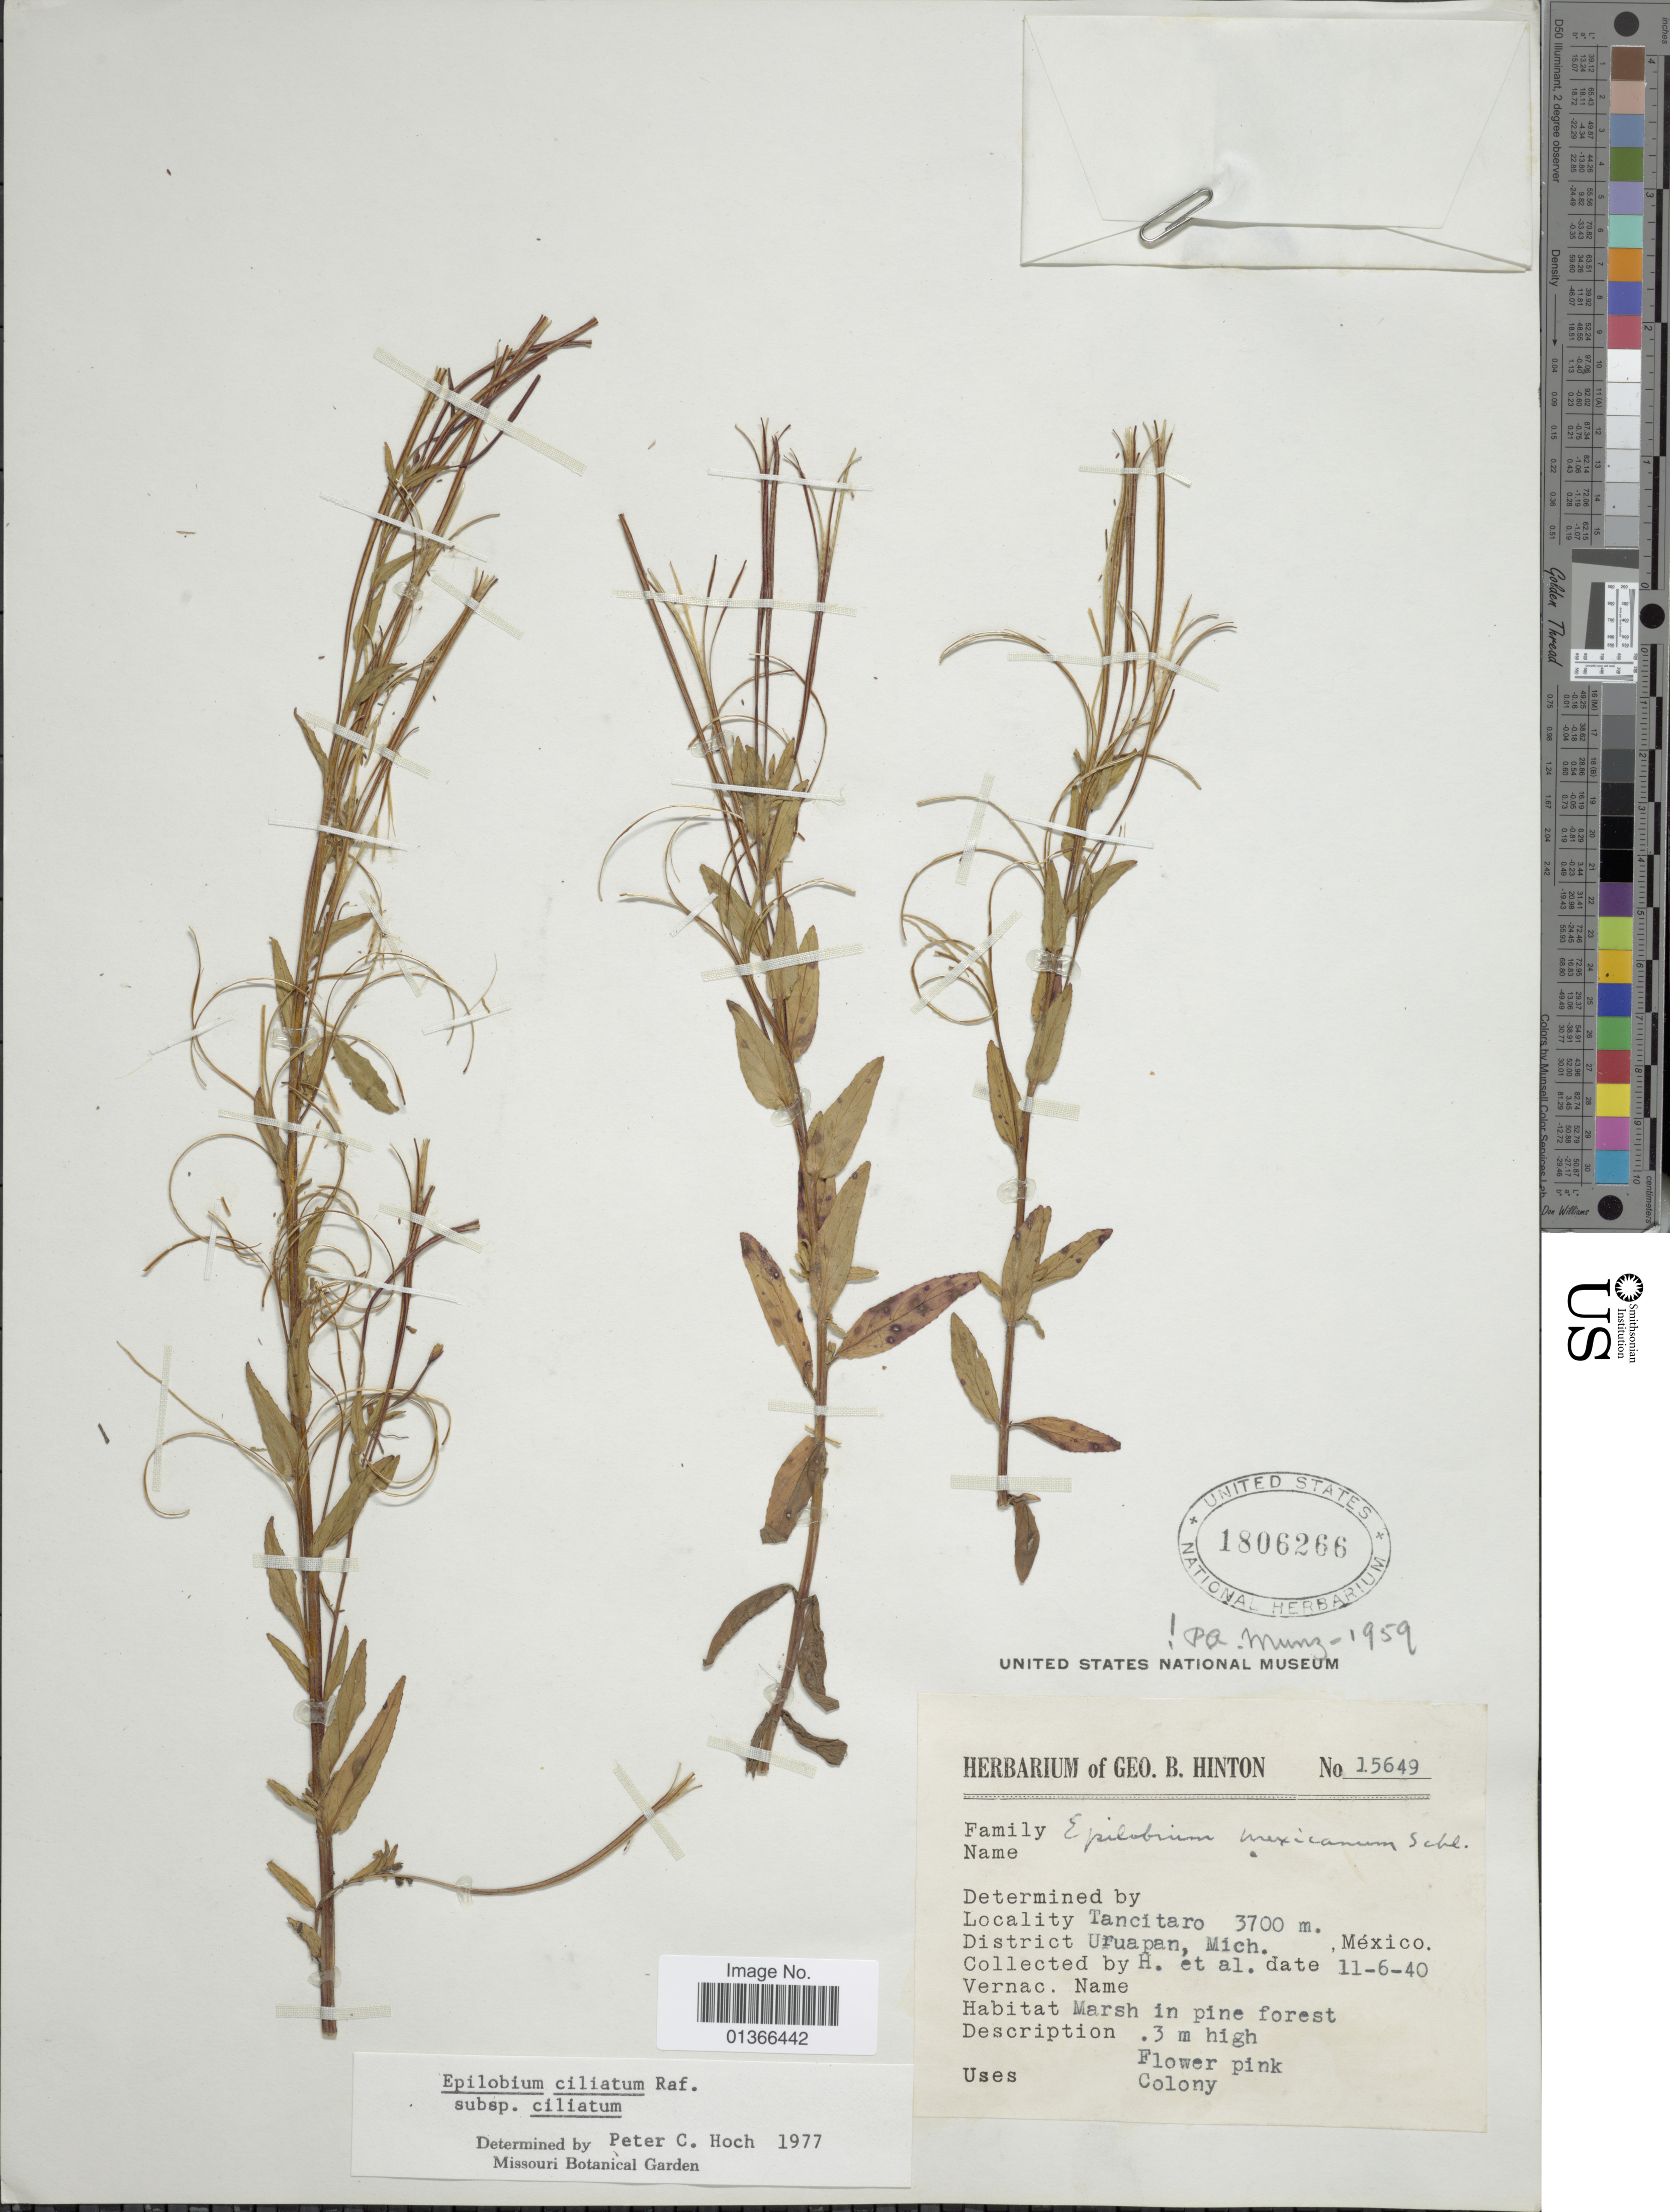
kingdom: Plantae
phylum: Tracheophyta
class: Magnoliopsida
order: Myrtales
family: Onagraceae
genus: Epilobium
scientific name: Epilobium ciliatum subsp. ciliatum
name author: Raf.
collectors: G. B. Hinton & et al.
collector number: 15649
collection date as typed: Transcribed d/m/y: 11/6/40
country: Mexico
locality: Tancitaro. District Uruapan, Mich.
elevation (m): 3700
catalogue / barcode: US 1806266